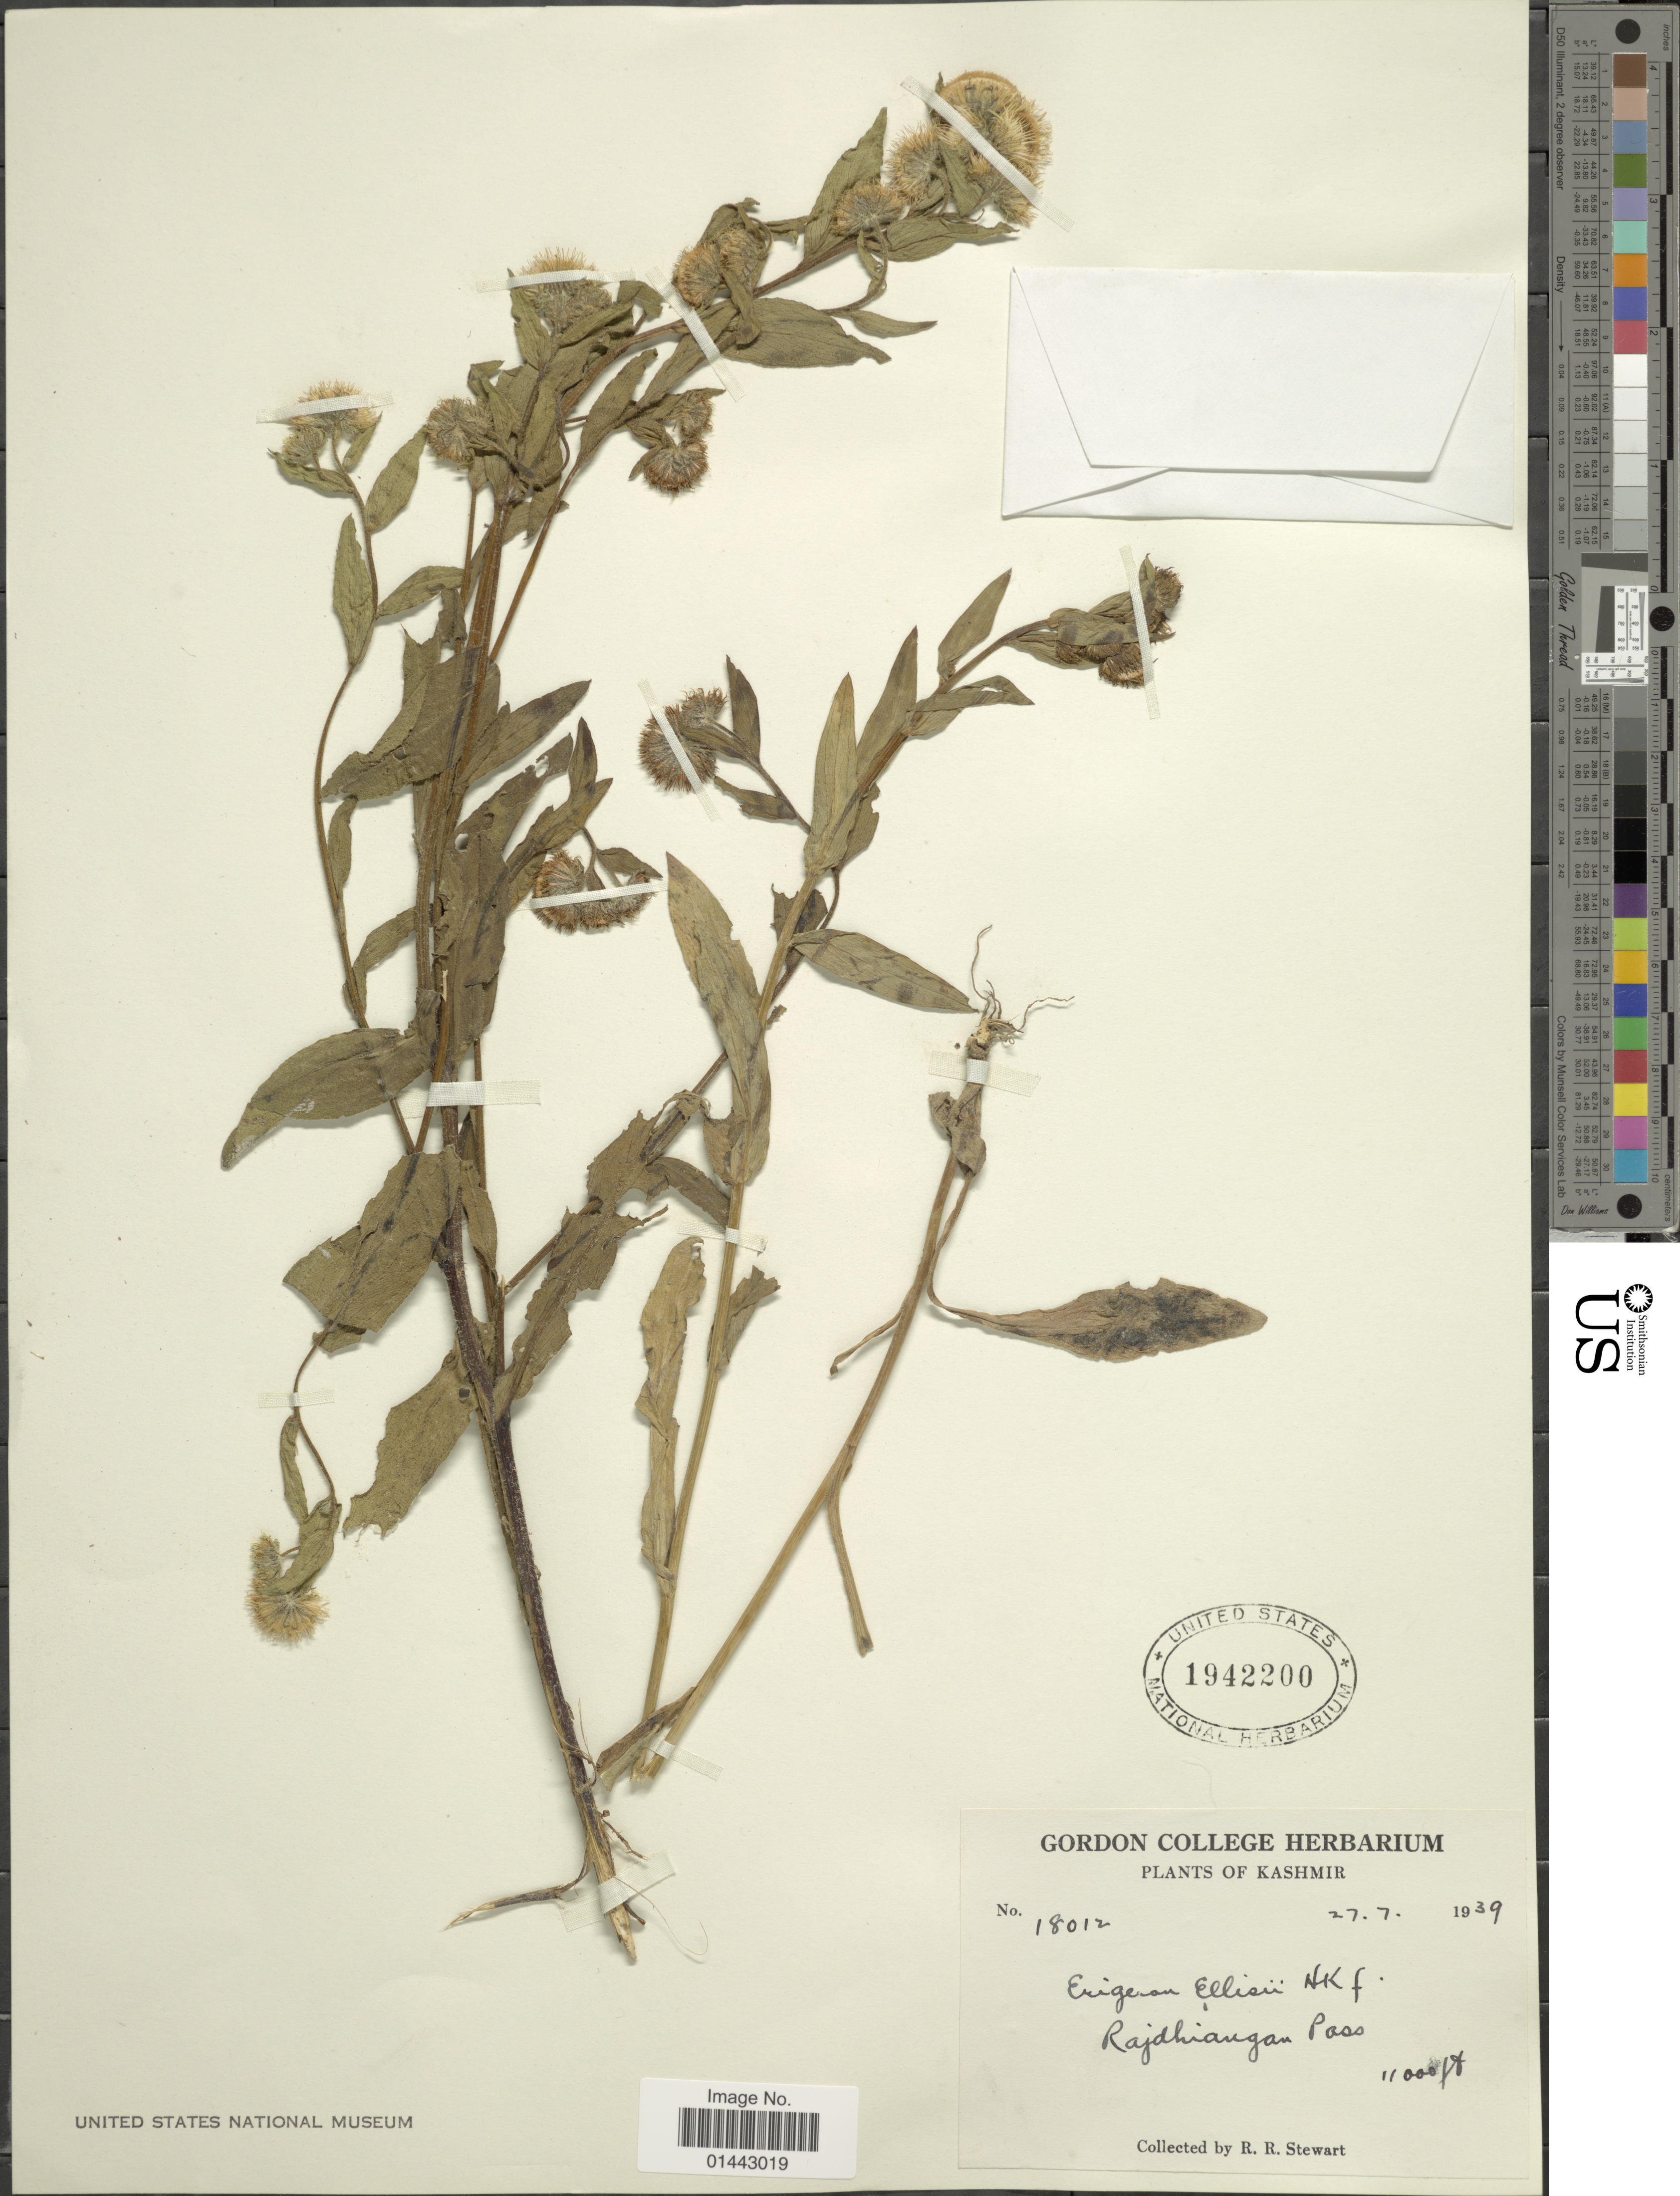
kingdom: Plantae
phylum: Tracheophyta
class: Magnoliopsida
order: Asterales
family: Asteraceae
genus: Erigeron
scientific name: Erigeron ellisii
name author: Hook. f.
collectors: R. R. Stewart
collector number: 18012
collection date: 1939-07-27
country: India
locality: Kashmir, Rajdhiaugan Pass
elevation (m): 3353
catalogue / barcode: US 1942200